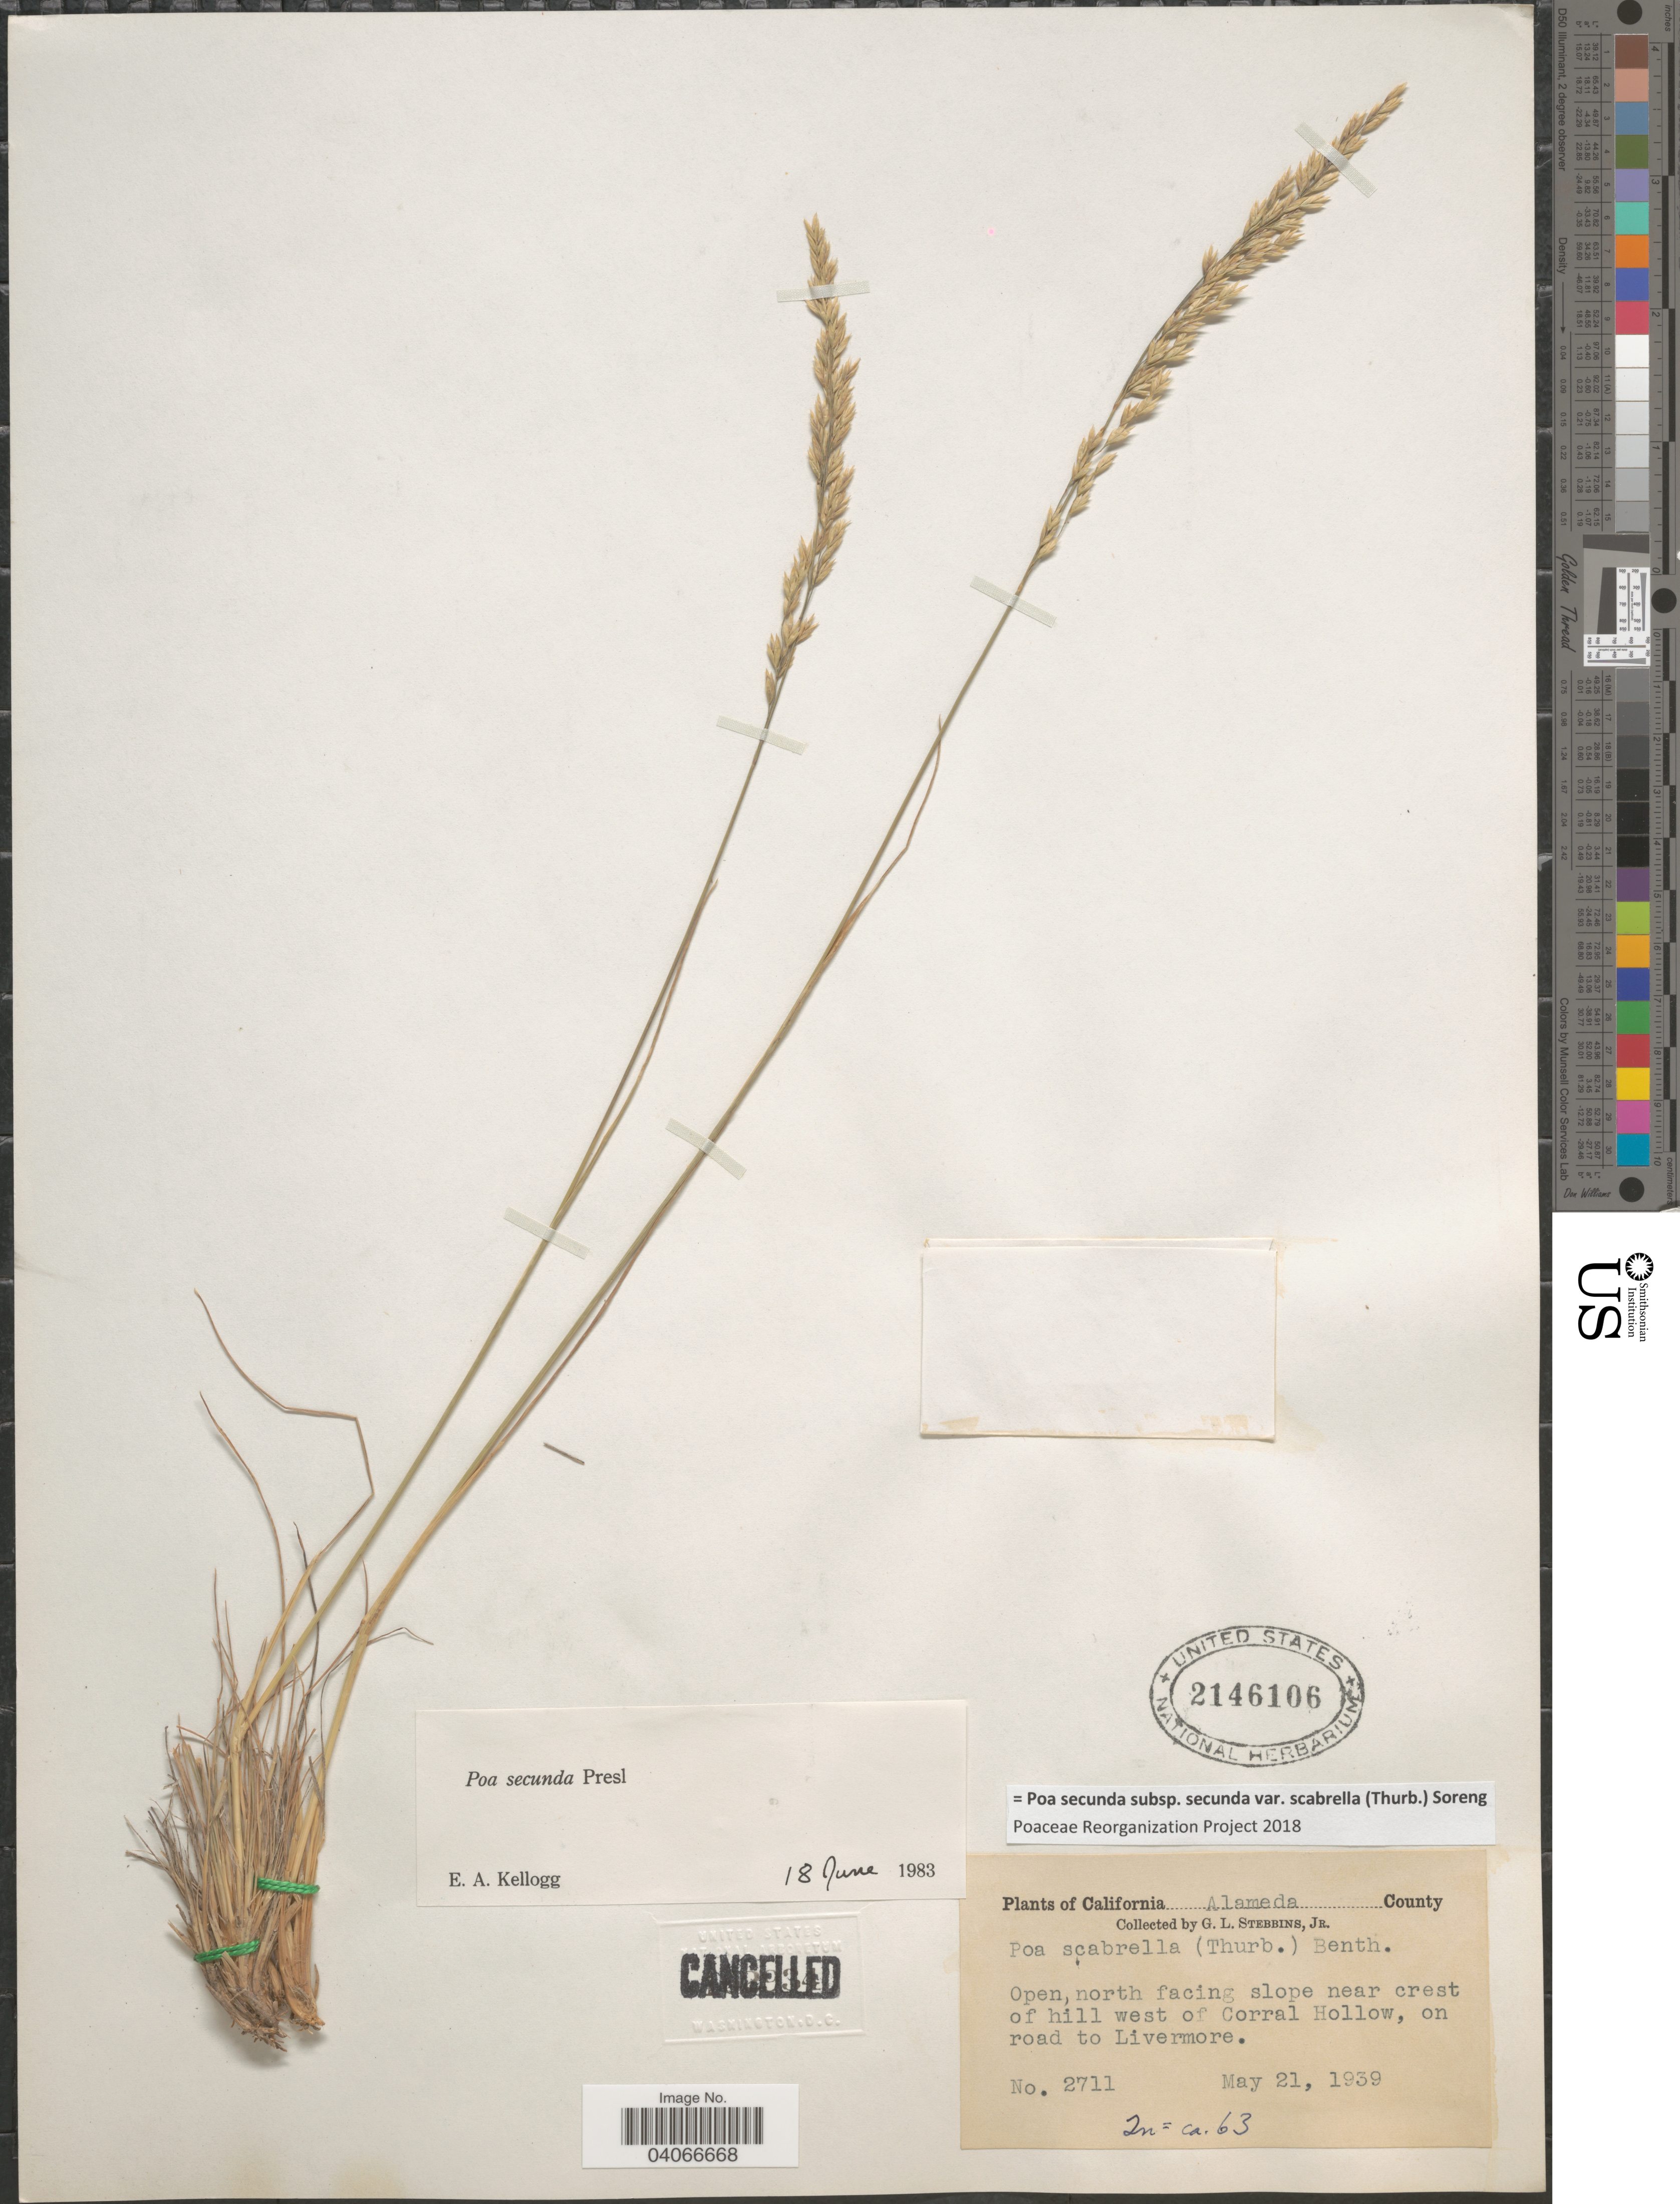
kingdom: Plantae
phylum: Tracheophyta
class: Liliopsida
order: Poales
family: Poaceae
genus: Poa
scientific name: Poa secunda subsp. secunda var. scabrella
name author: (Thurb.) Soreng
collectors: G. L. Stebbins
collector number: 2711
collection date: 1939-05-21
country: United States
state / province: California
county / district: Alameda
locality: Alameda County. Open, north facing slope near crest of hill west of Corral Hollow, on road to Livermore.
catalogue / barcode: US 2146106